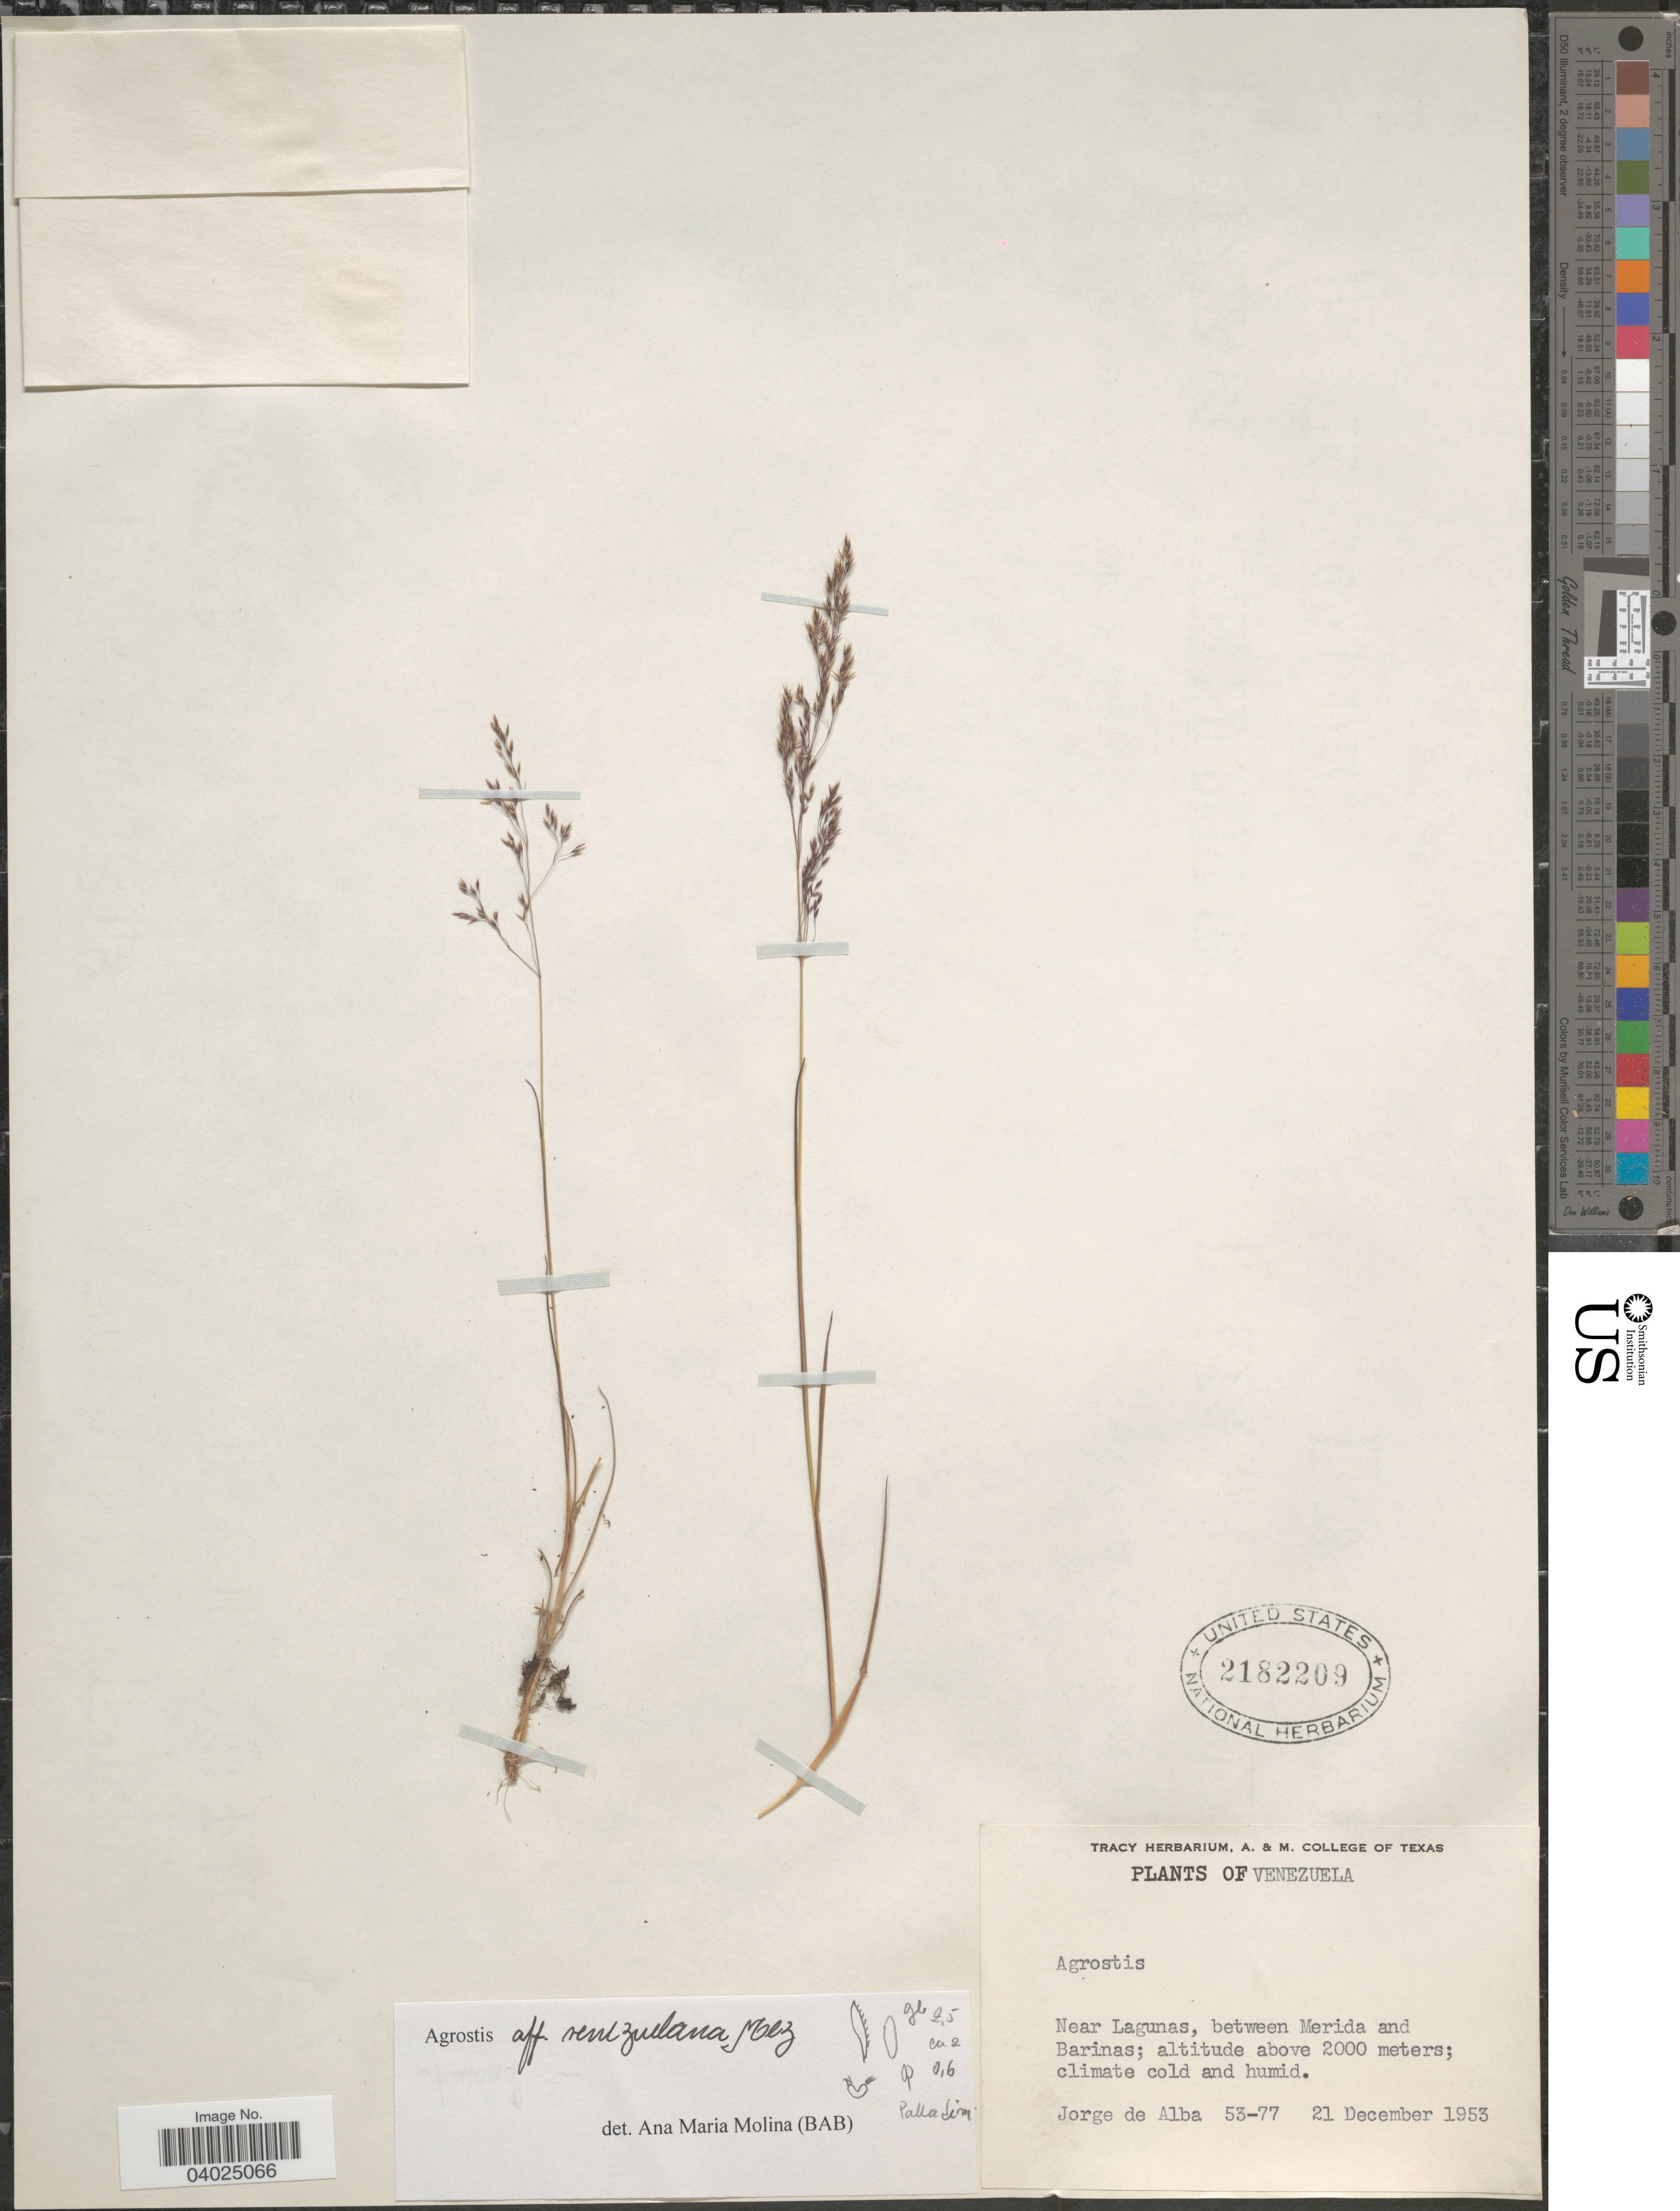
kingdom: Plantae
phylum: Tracheophyta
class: Liliopsida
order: Poales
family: Poaceae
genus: Agrostis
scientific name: Agrostis venezuelana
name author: Mez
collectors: J. Alba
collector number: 53-77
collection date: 1953-12-21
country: Venezuela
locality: Near Lagunas, between Merida and Barinas.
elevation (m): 2000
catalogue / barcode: US 2182209